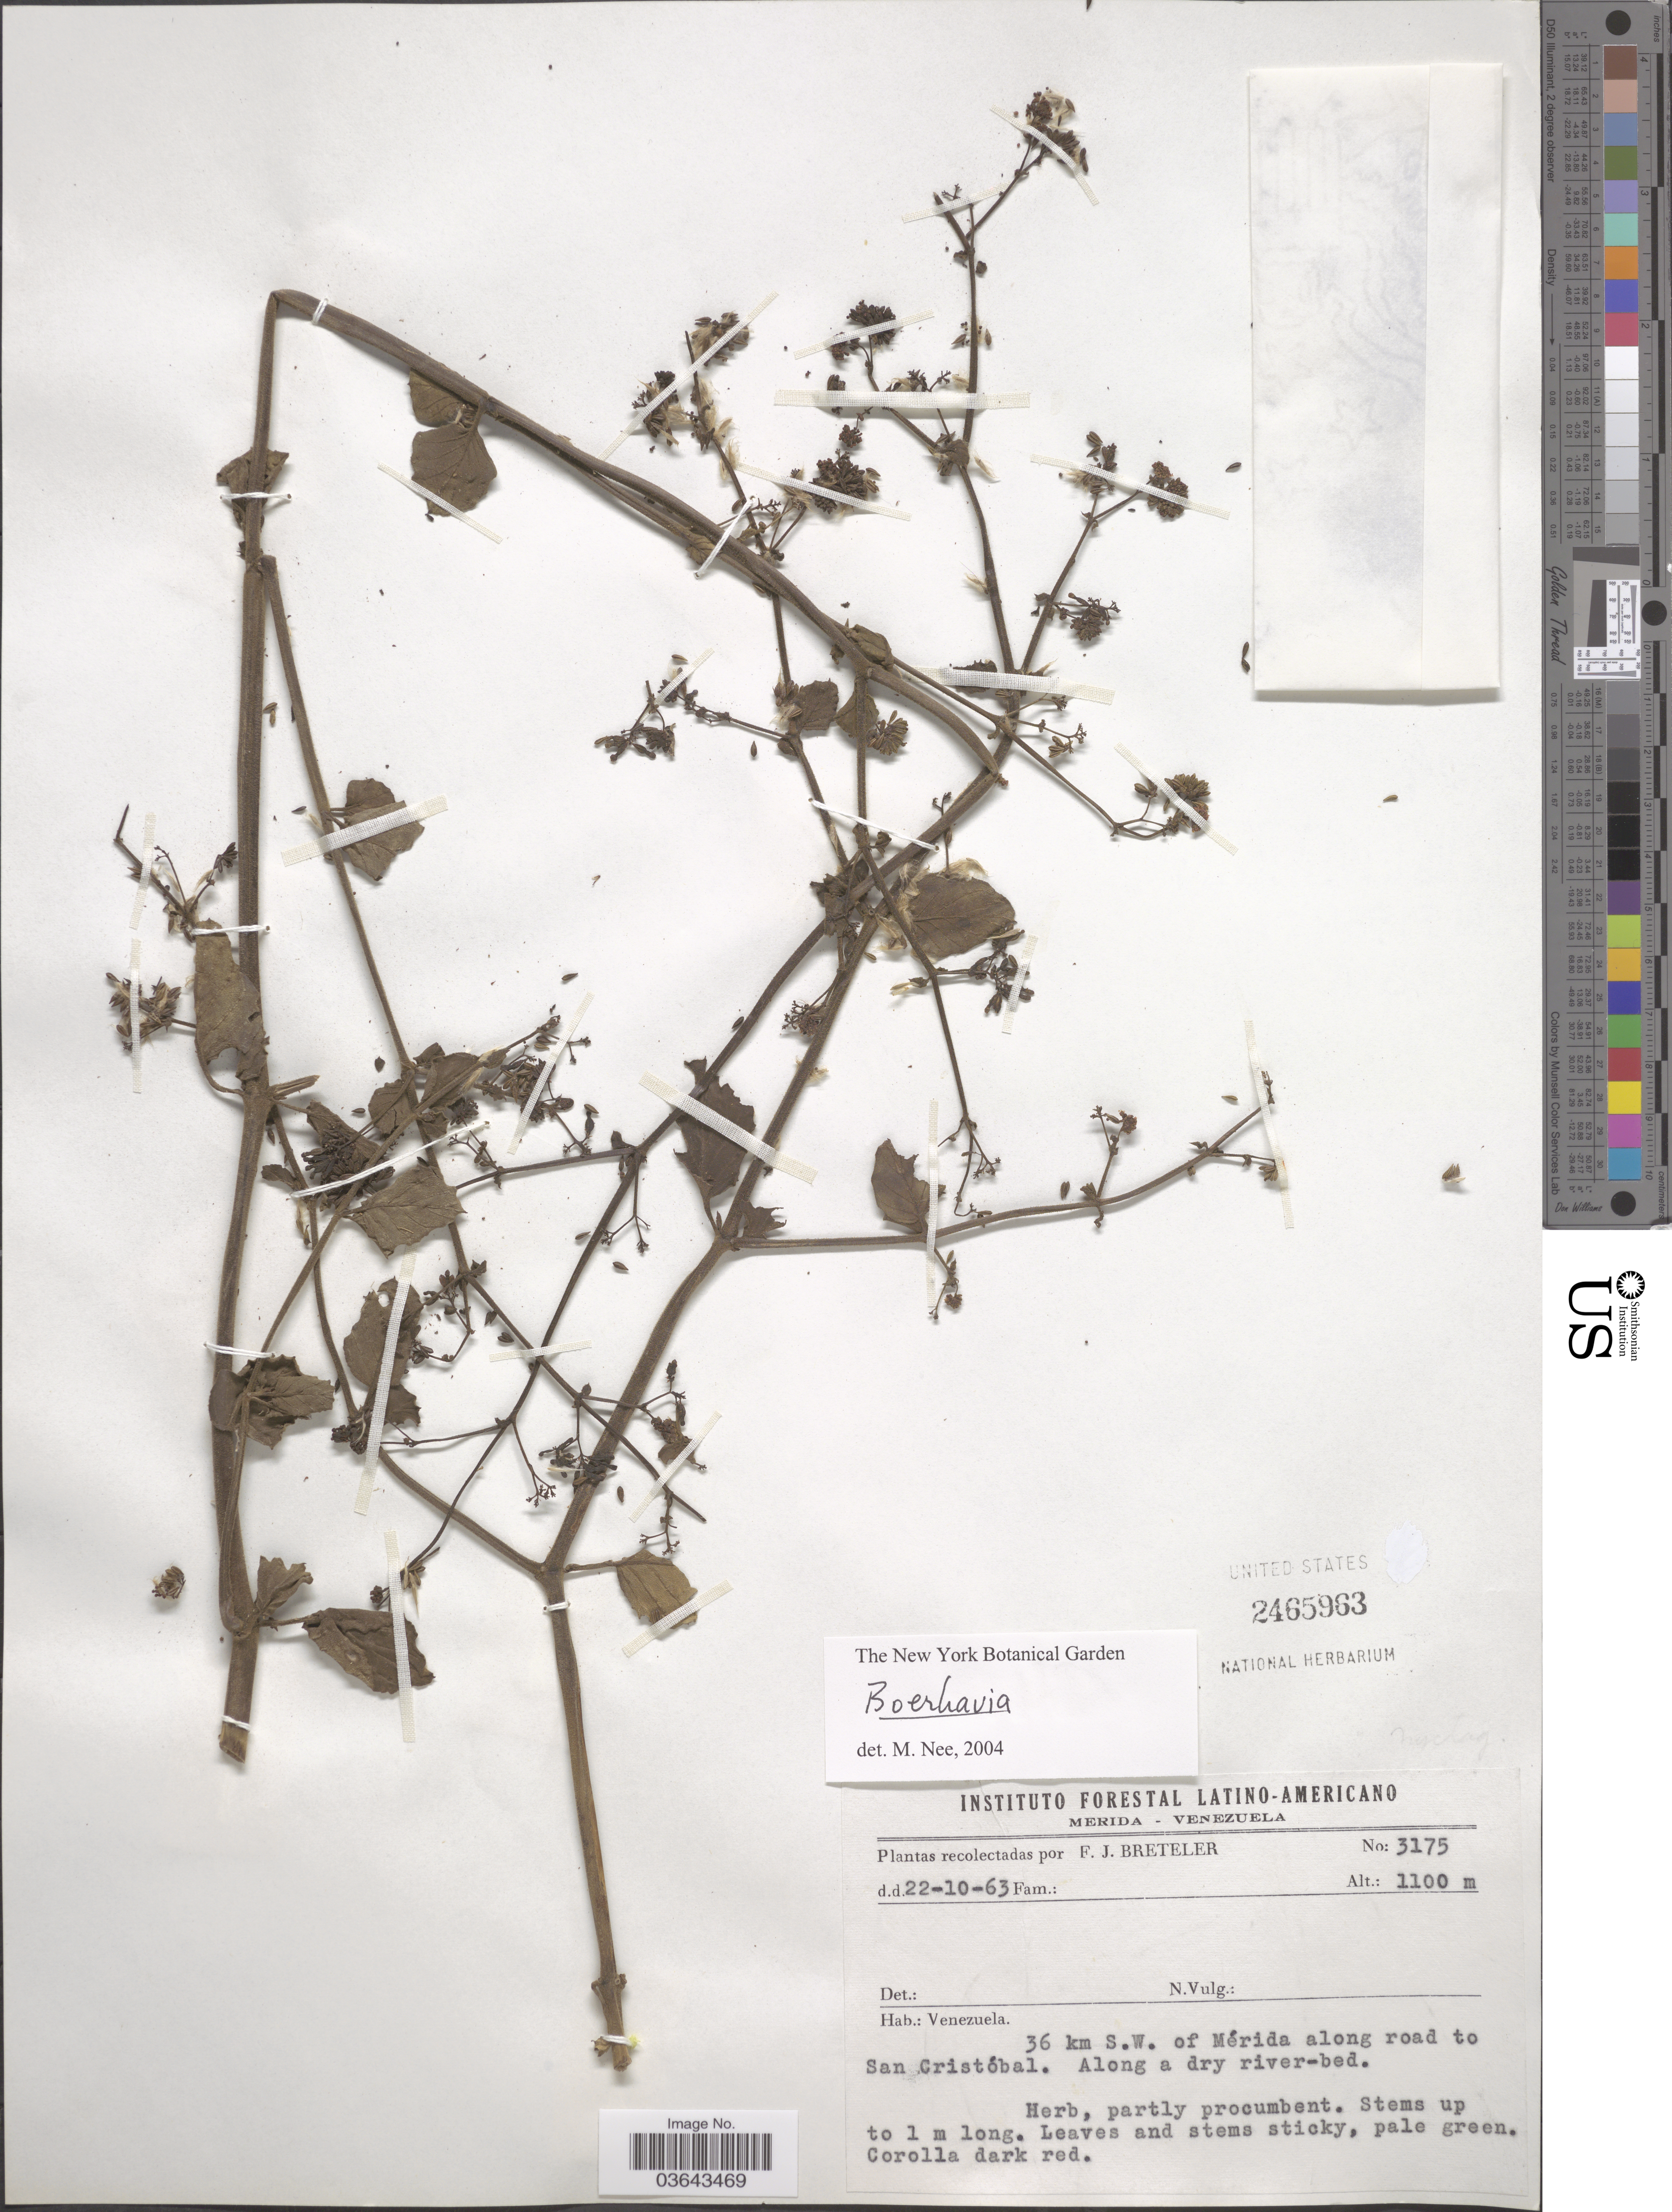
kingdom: Plantae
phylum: Tracheophyta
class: Magnoliopsida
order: Caryophyllales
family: Nyctaginaceae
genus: Boerhavia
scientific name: Boerhavia sp.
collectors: F. J. Breteler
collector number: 3175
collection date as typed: Transcribed d/m/y: 22/10/63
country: Venezuela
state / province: Mérida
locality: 36 km S.W. of Mérida along road to San Cristóbal. Along a dry river-bed.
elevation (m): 1100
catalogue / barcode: US 2465963